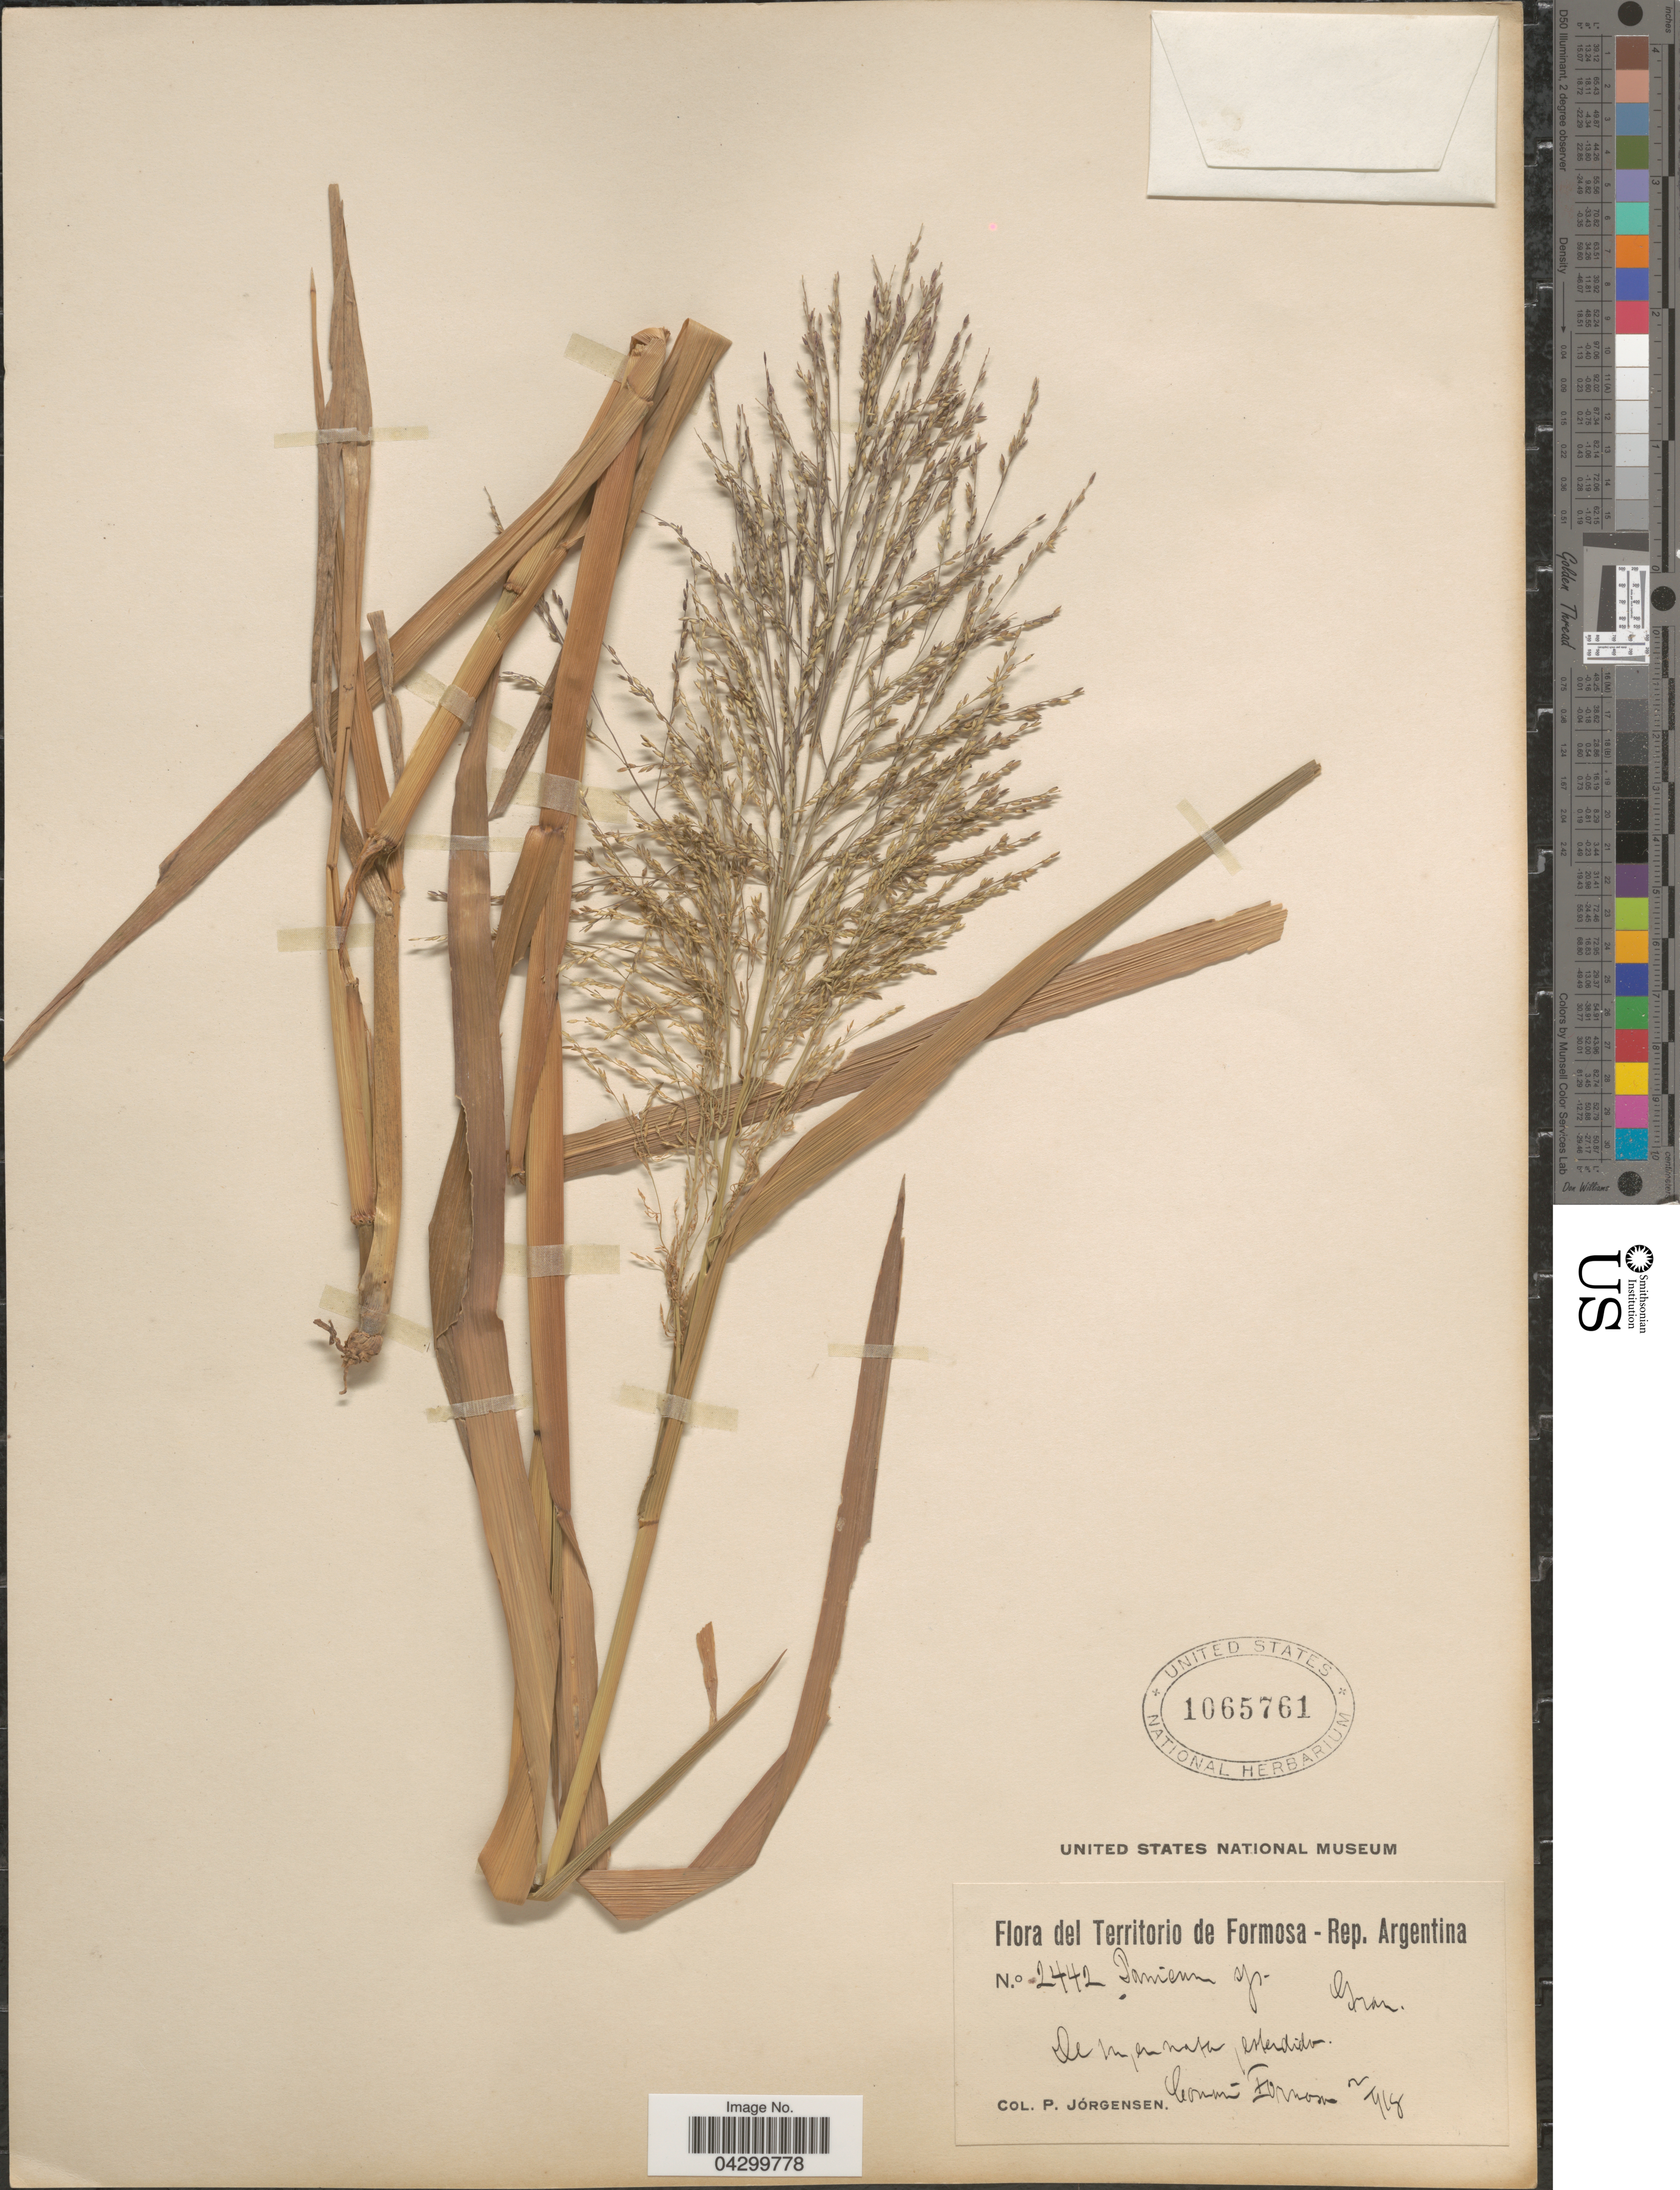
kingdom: Plantae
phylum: Tracheophyta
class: Liliopsida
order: Poales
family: Poaceae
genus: Panicum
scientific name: Panicum dichotomiflorum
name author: Michx.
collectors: P. Jörgensen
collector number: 2442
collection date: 1918-02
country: Argentina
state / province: Formosa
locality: Territorio de Formosa.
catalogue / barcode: US 1065761